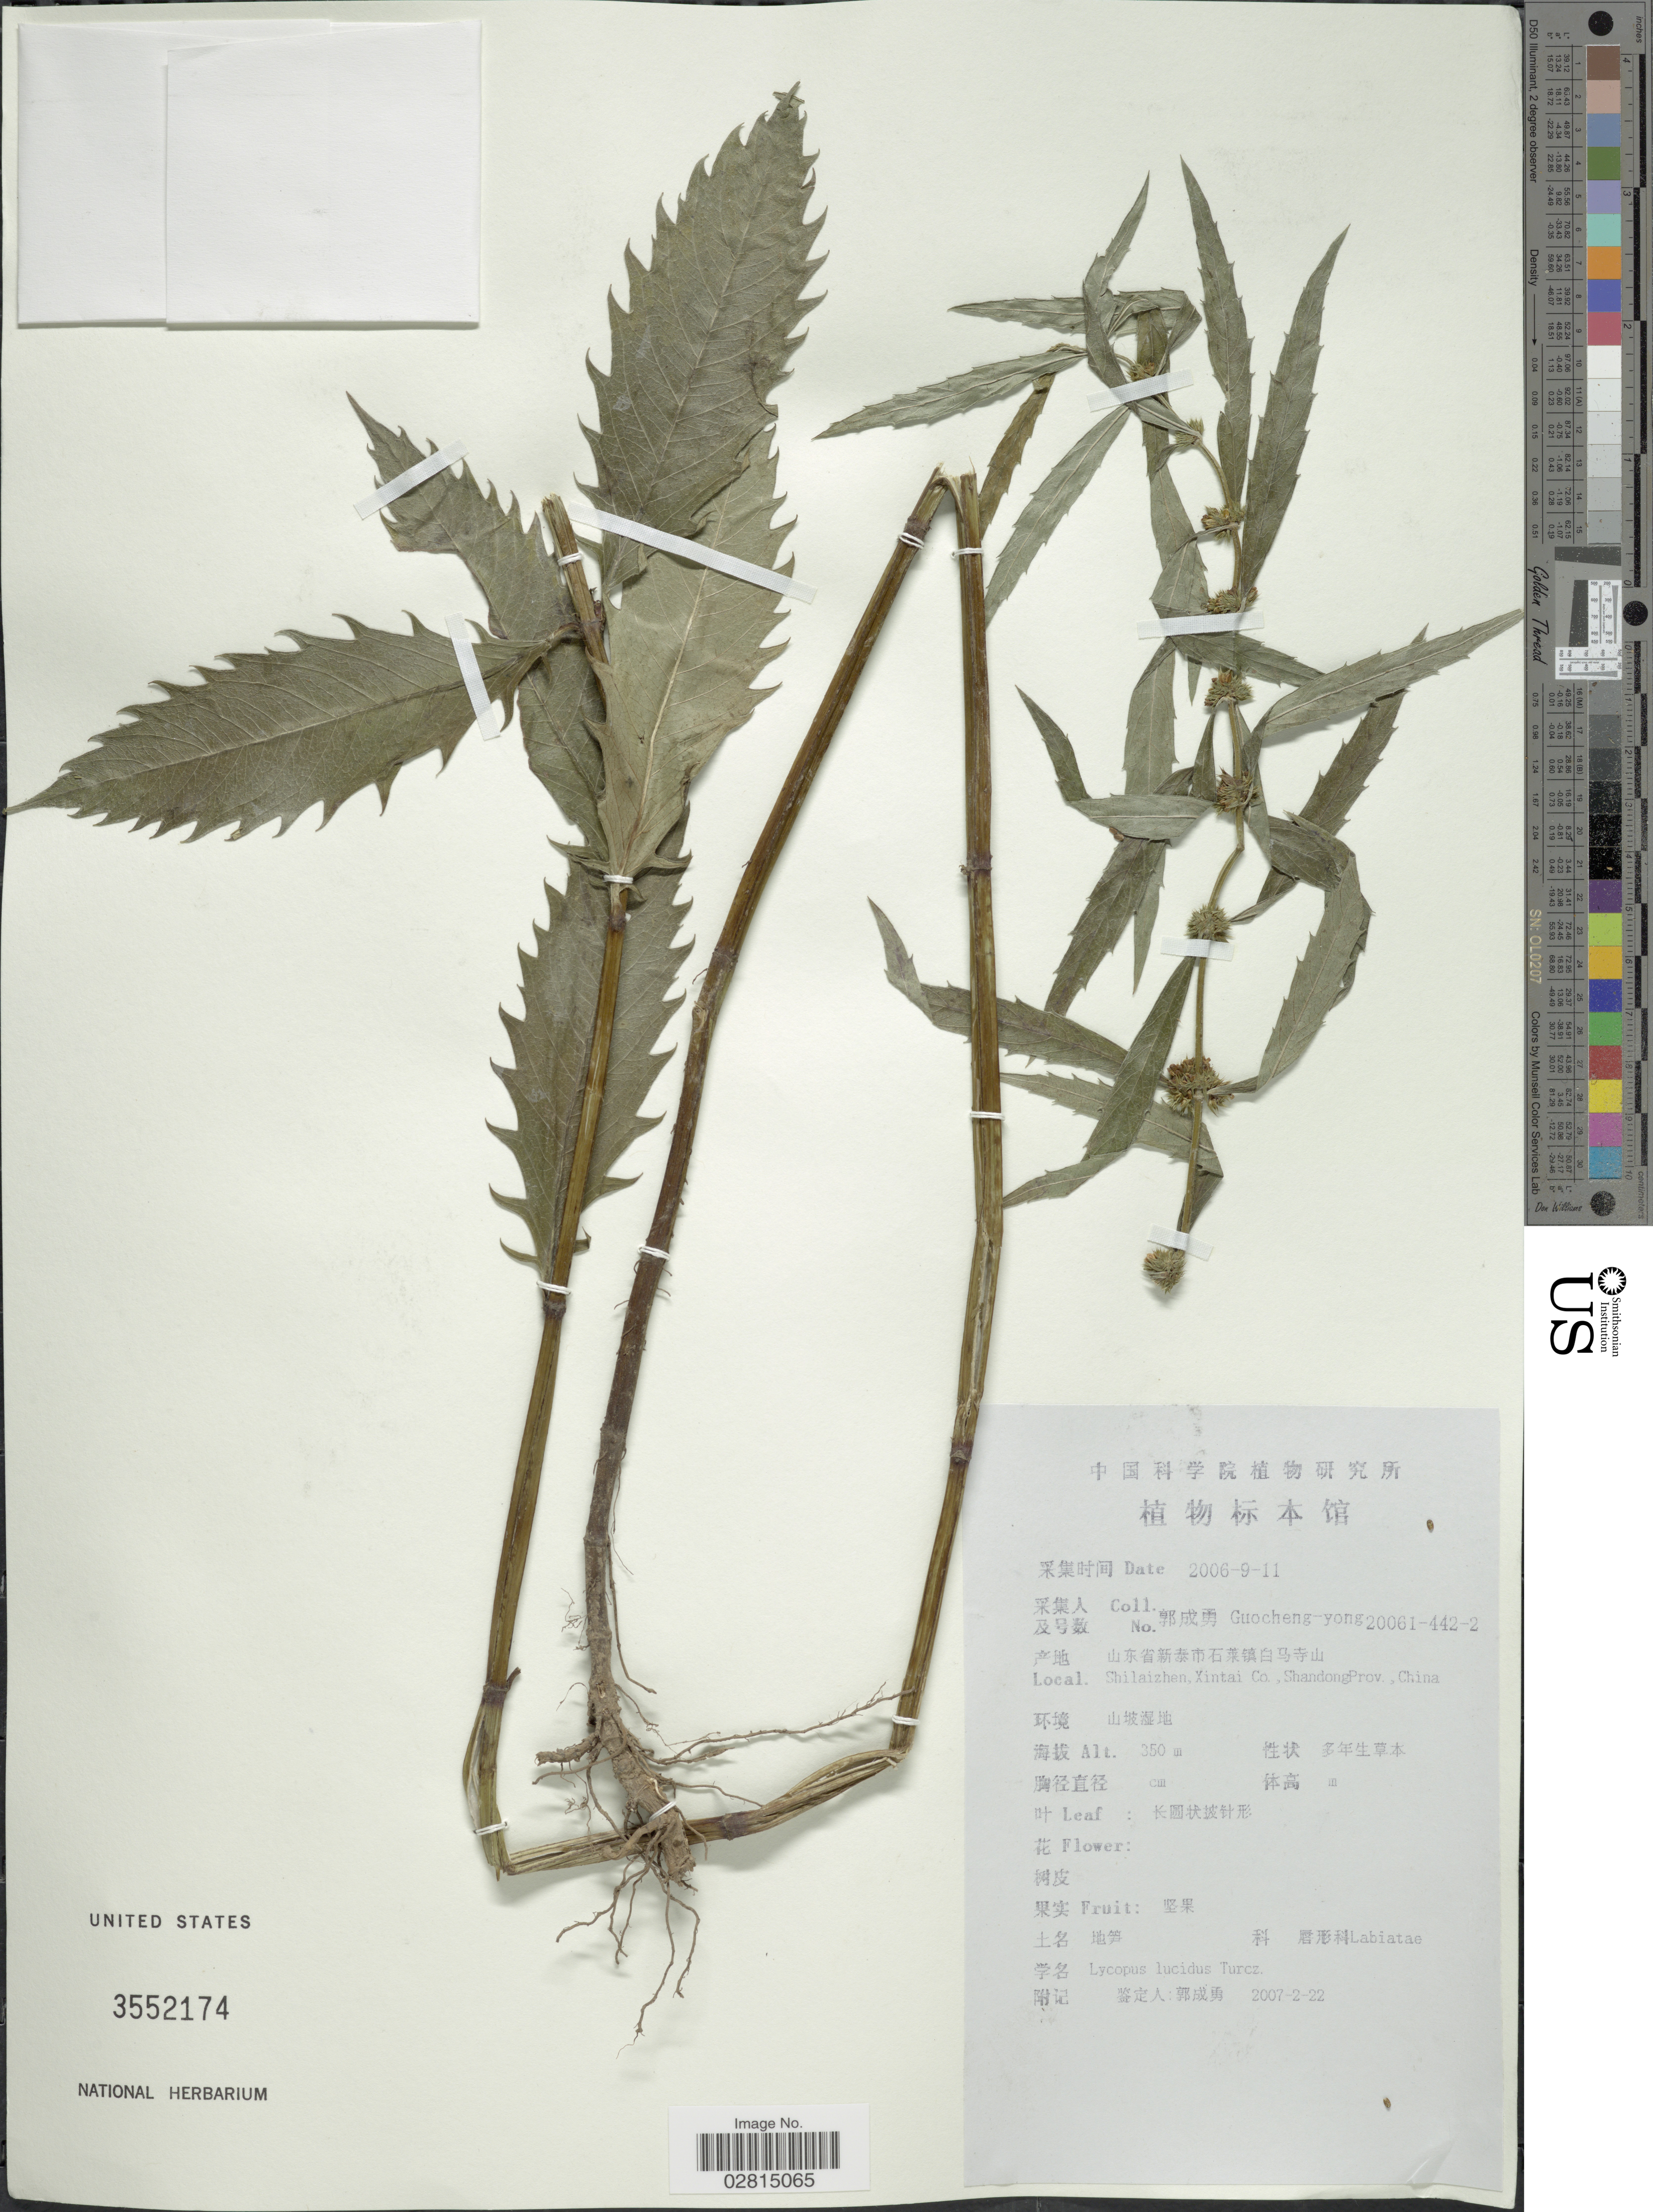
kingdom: Plantae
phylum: Tracheophyta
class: Magnoliopsida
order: Lamiales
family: Lamiaceae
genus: Lycopus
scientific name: Lycopus lucidus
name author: Turcz. ex Benth.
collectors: Guo cheng-yong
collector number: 20061-442-2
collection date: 2006-09-11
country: China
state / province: Shandong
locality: Shilaizhen, Xintai Co.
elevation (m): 350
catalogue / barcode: US 3552174